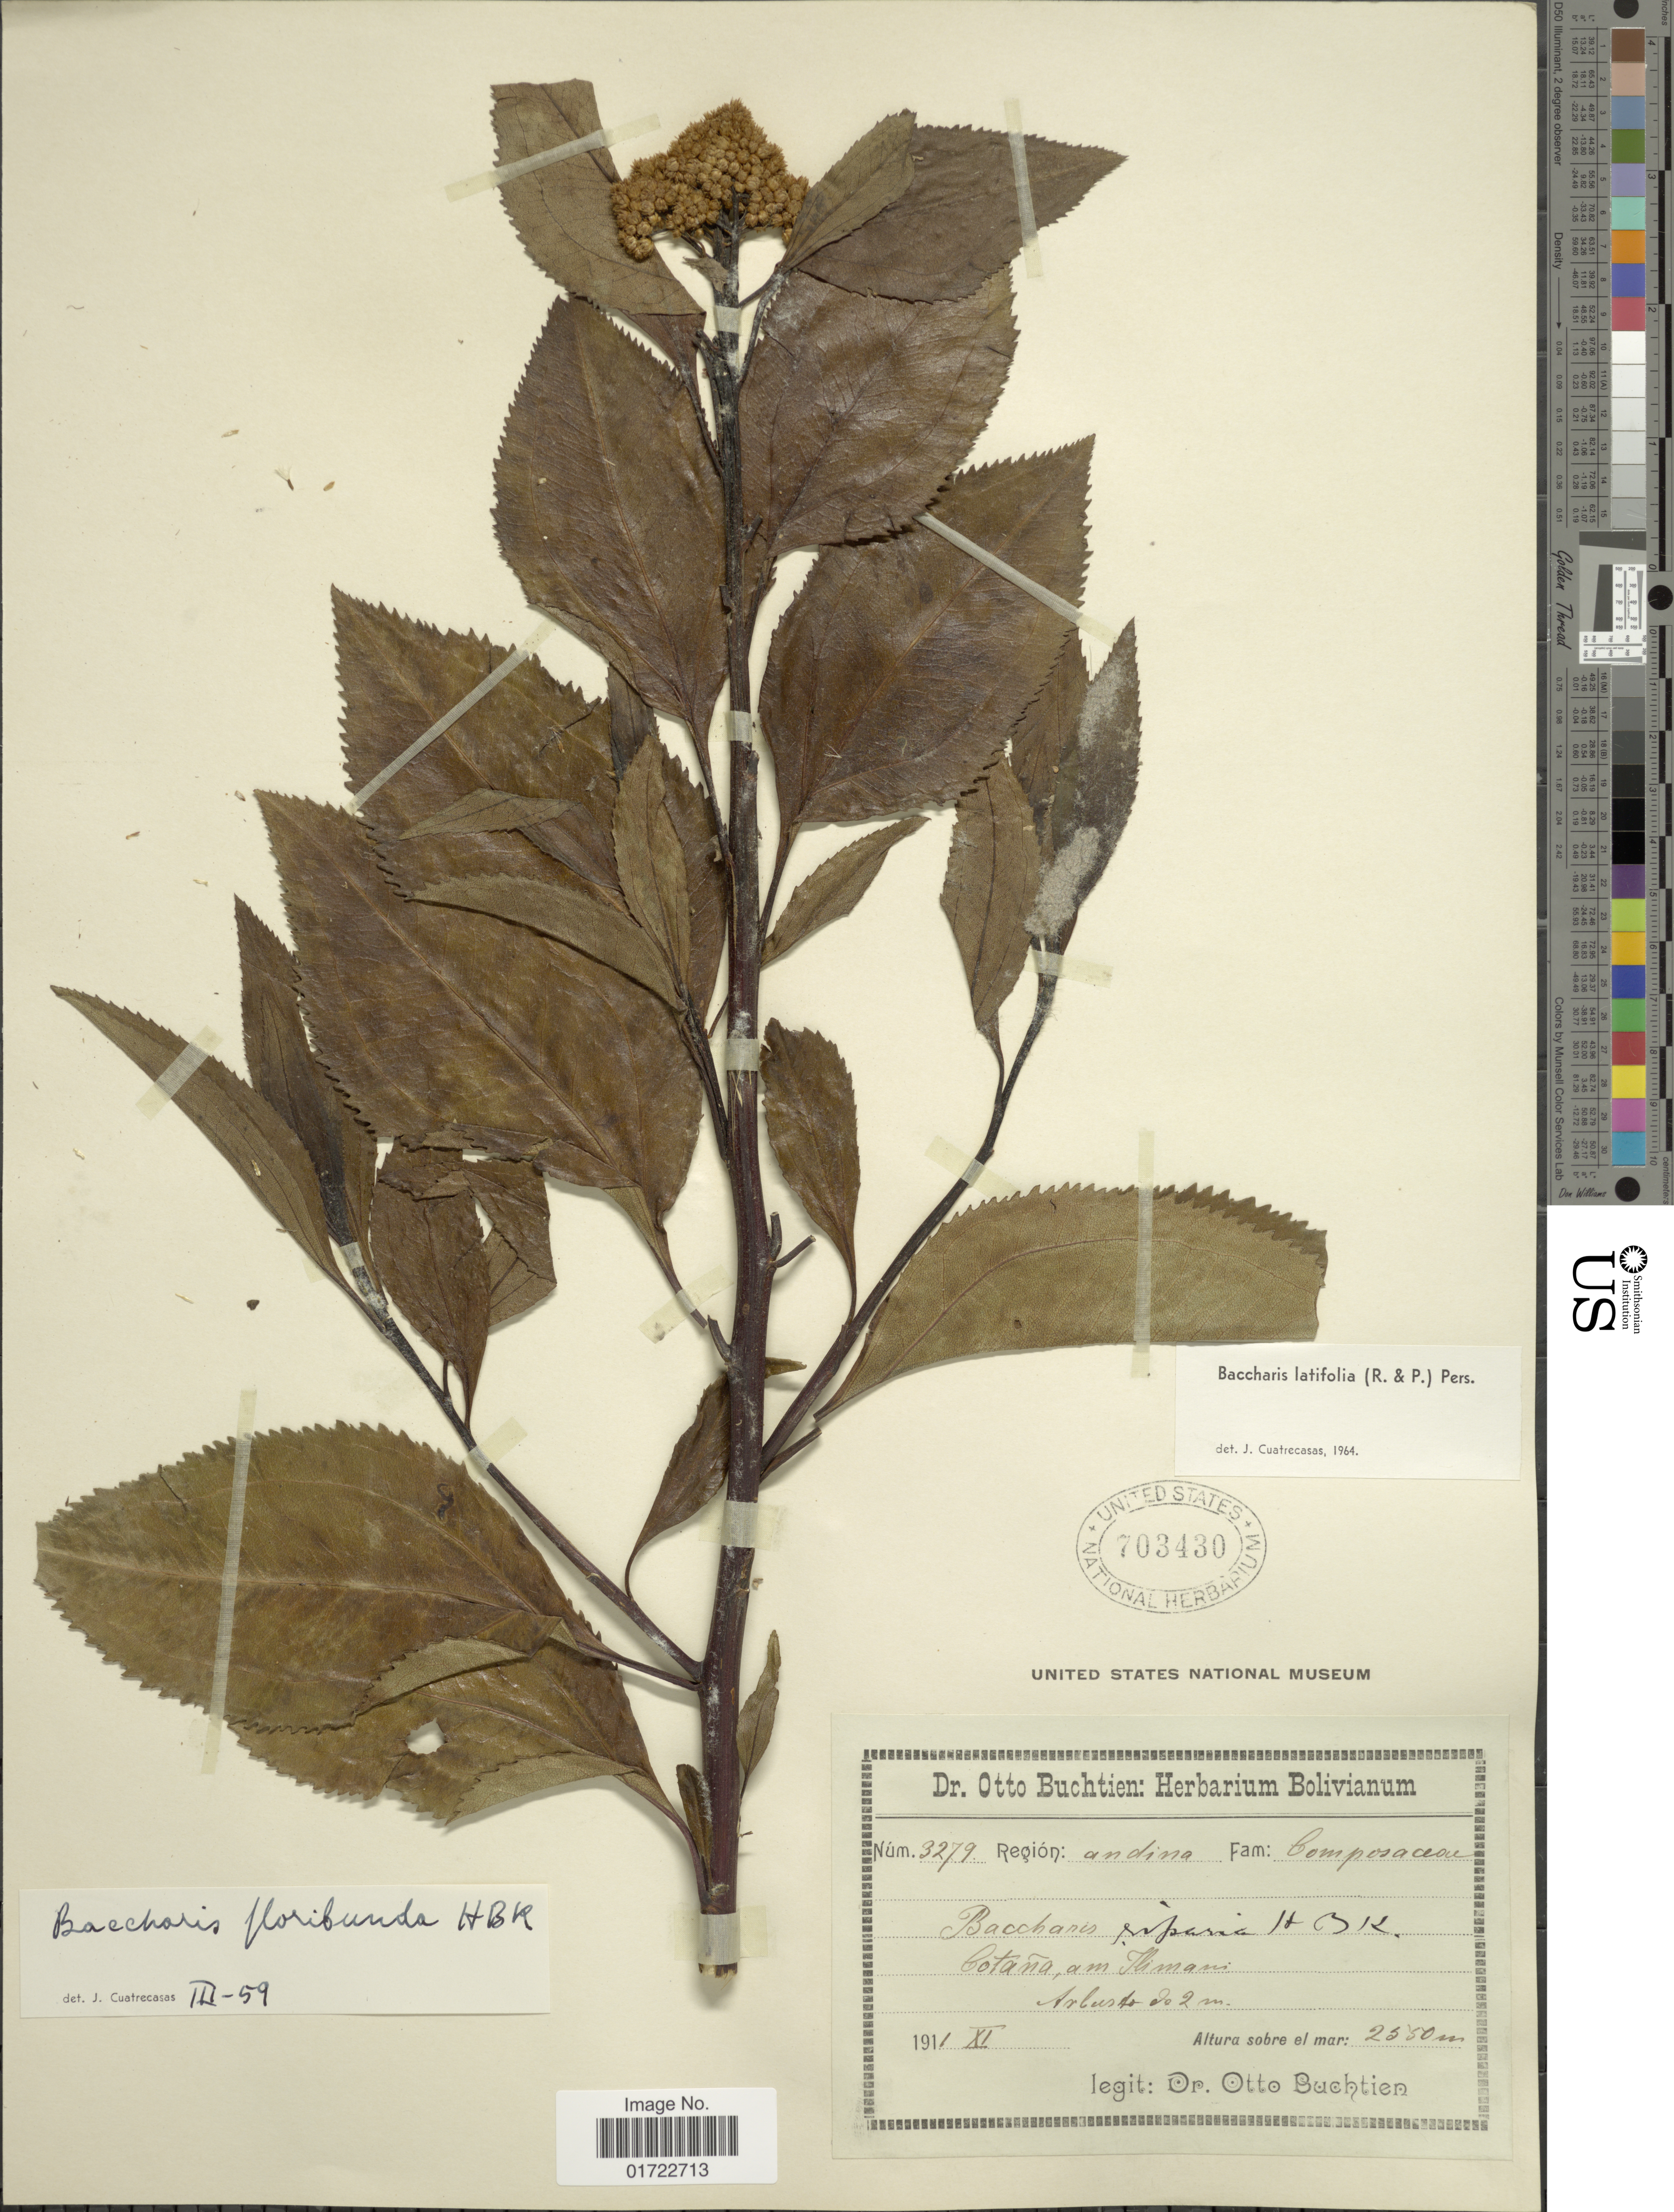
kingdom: Plantae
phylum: Tracheophyta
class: Magnoliopsida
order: Asterales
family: Asteraceae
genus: Baccharis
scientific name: Baccharis latifolia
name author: (Ruiz & Pav.) Pers.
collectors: O. Buchtien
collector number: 3279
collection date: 1911-11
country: Bolivia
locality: Cotaña, am Ilimans.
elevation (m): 2550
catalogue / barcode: US 703430